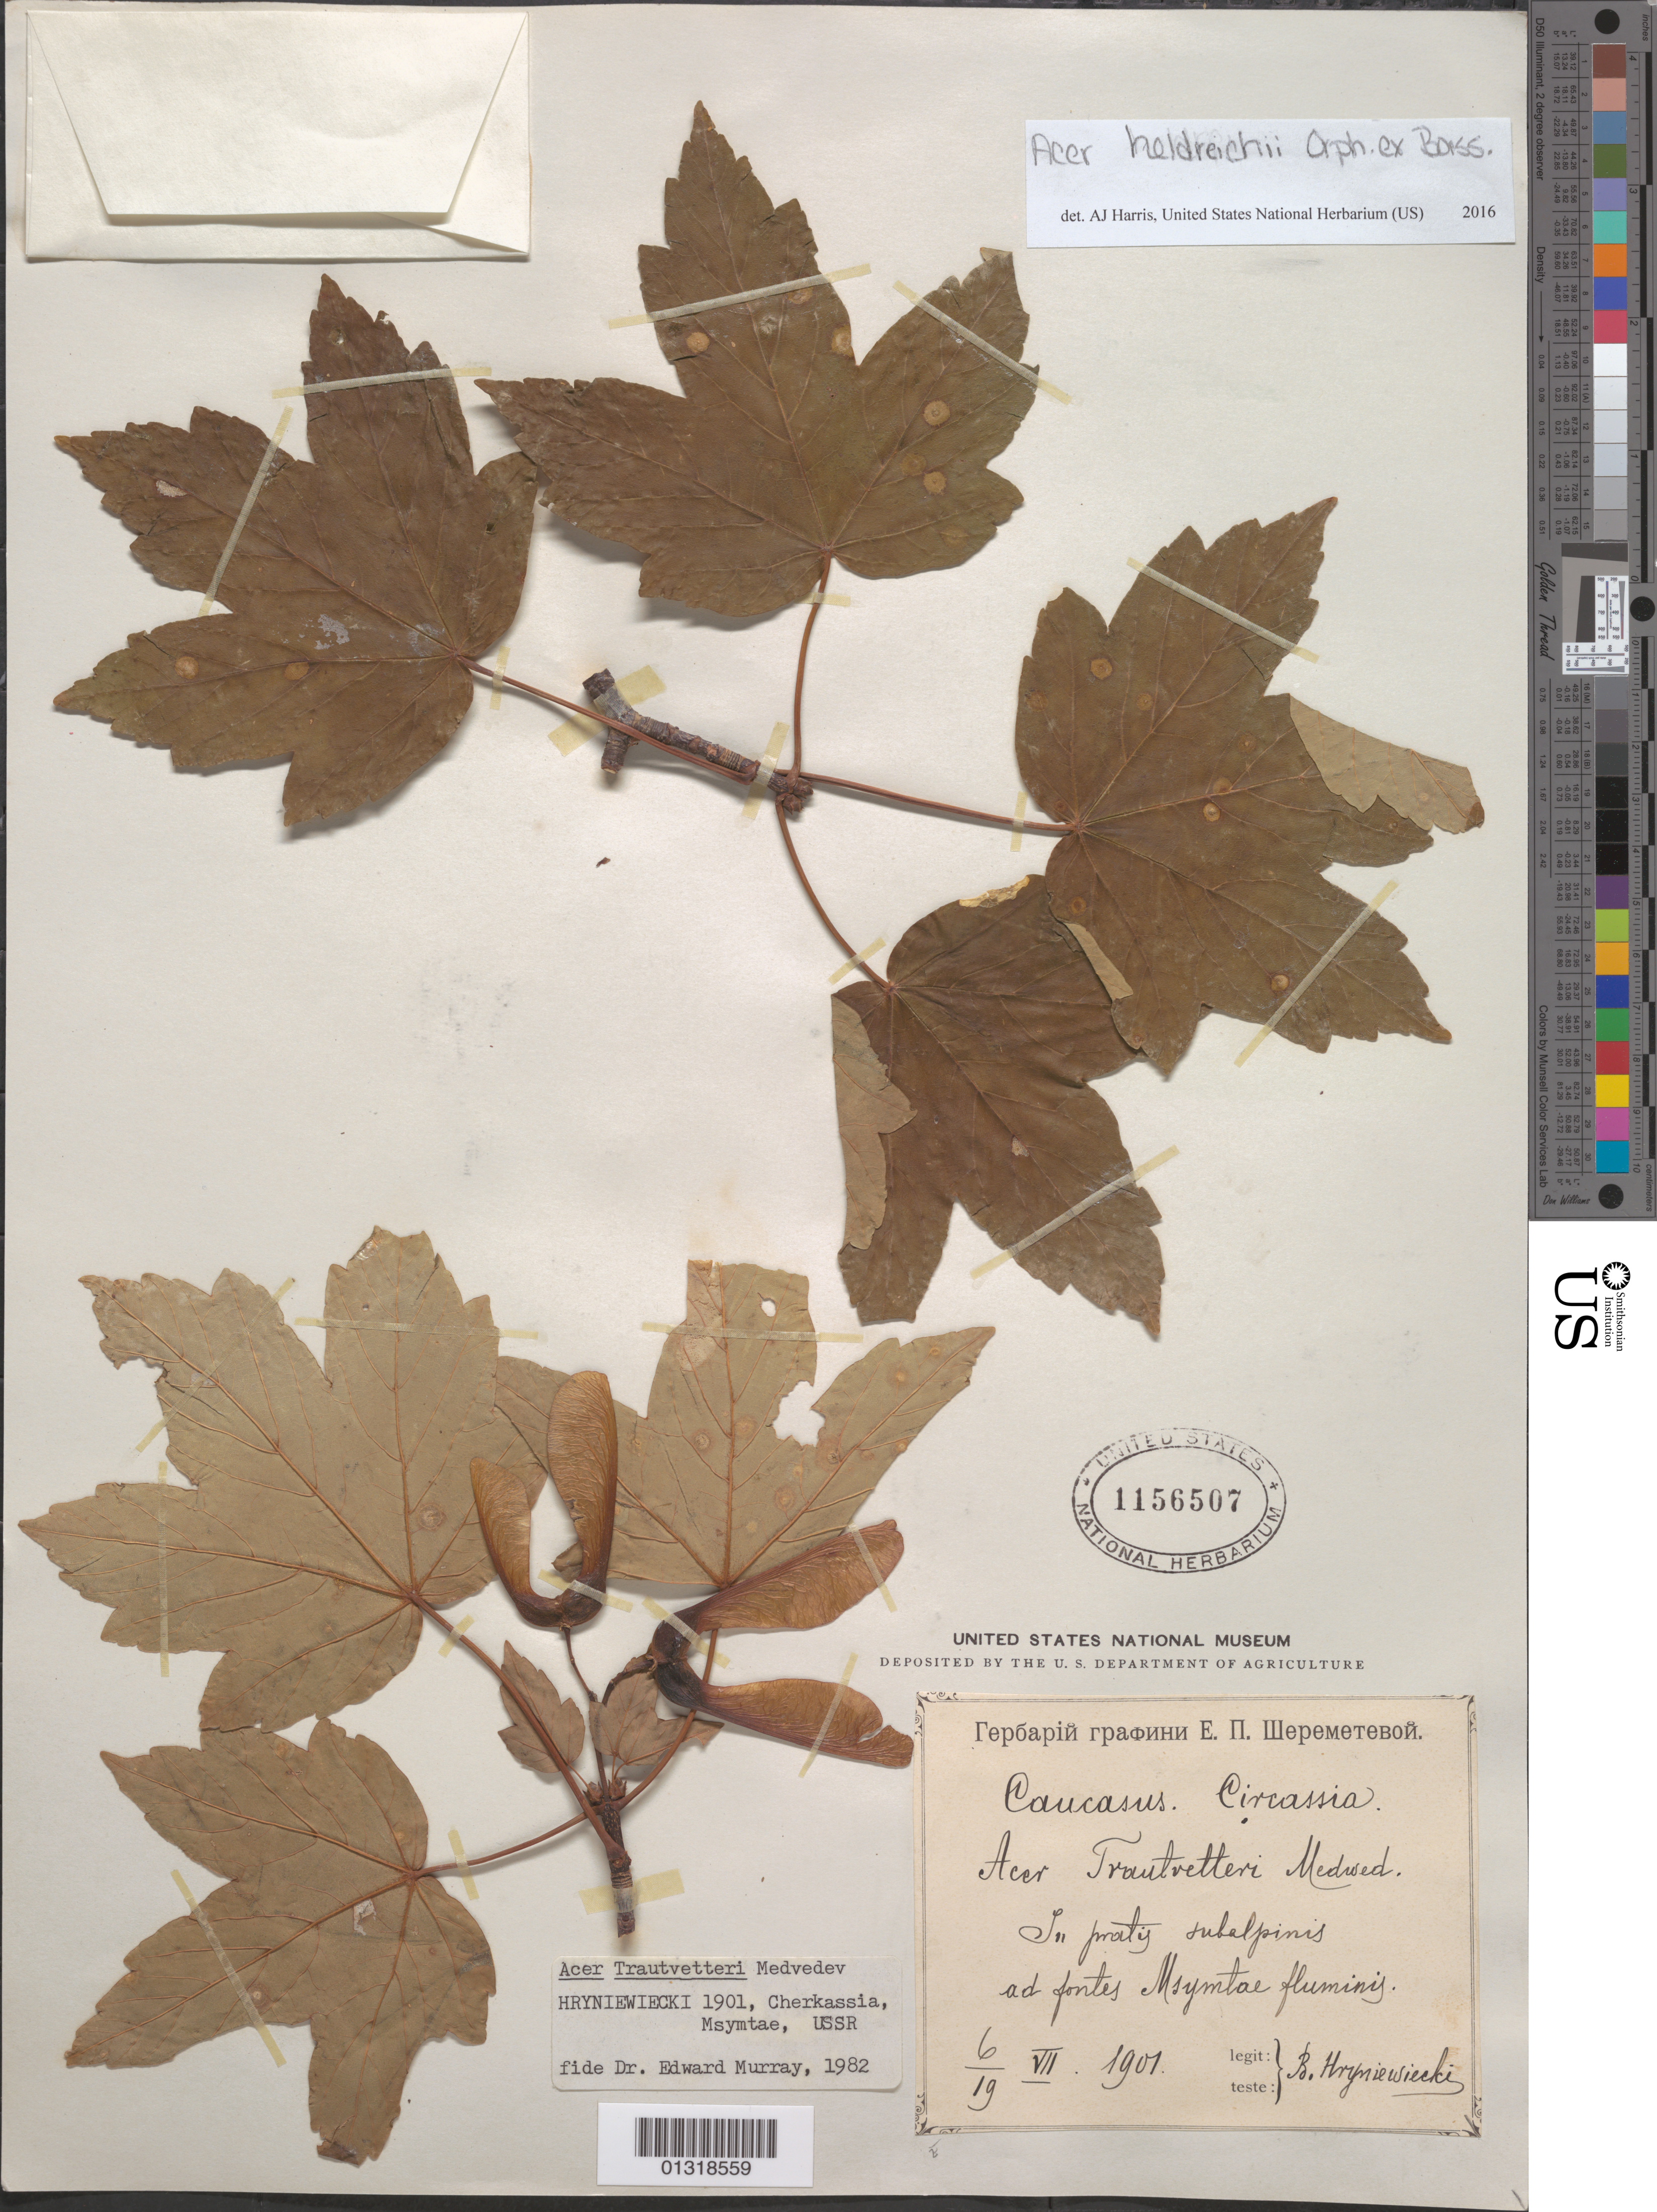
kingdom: Plantae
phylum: Tracheophyta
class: Magnoliopsida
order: Sapindales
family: Sapindaceae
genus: Acer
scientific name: Acer heldreichii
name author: Orph. ex Boiss.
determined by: Harris, A. J.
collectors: B. Hryniewiecki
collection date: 1901-07-06/1901-07-19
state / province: Caucasus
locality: Circassia, Msymtae R.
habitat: In praty subalpinis ad fontes Mysmtae fluminis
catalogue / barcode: US 1156507